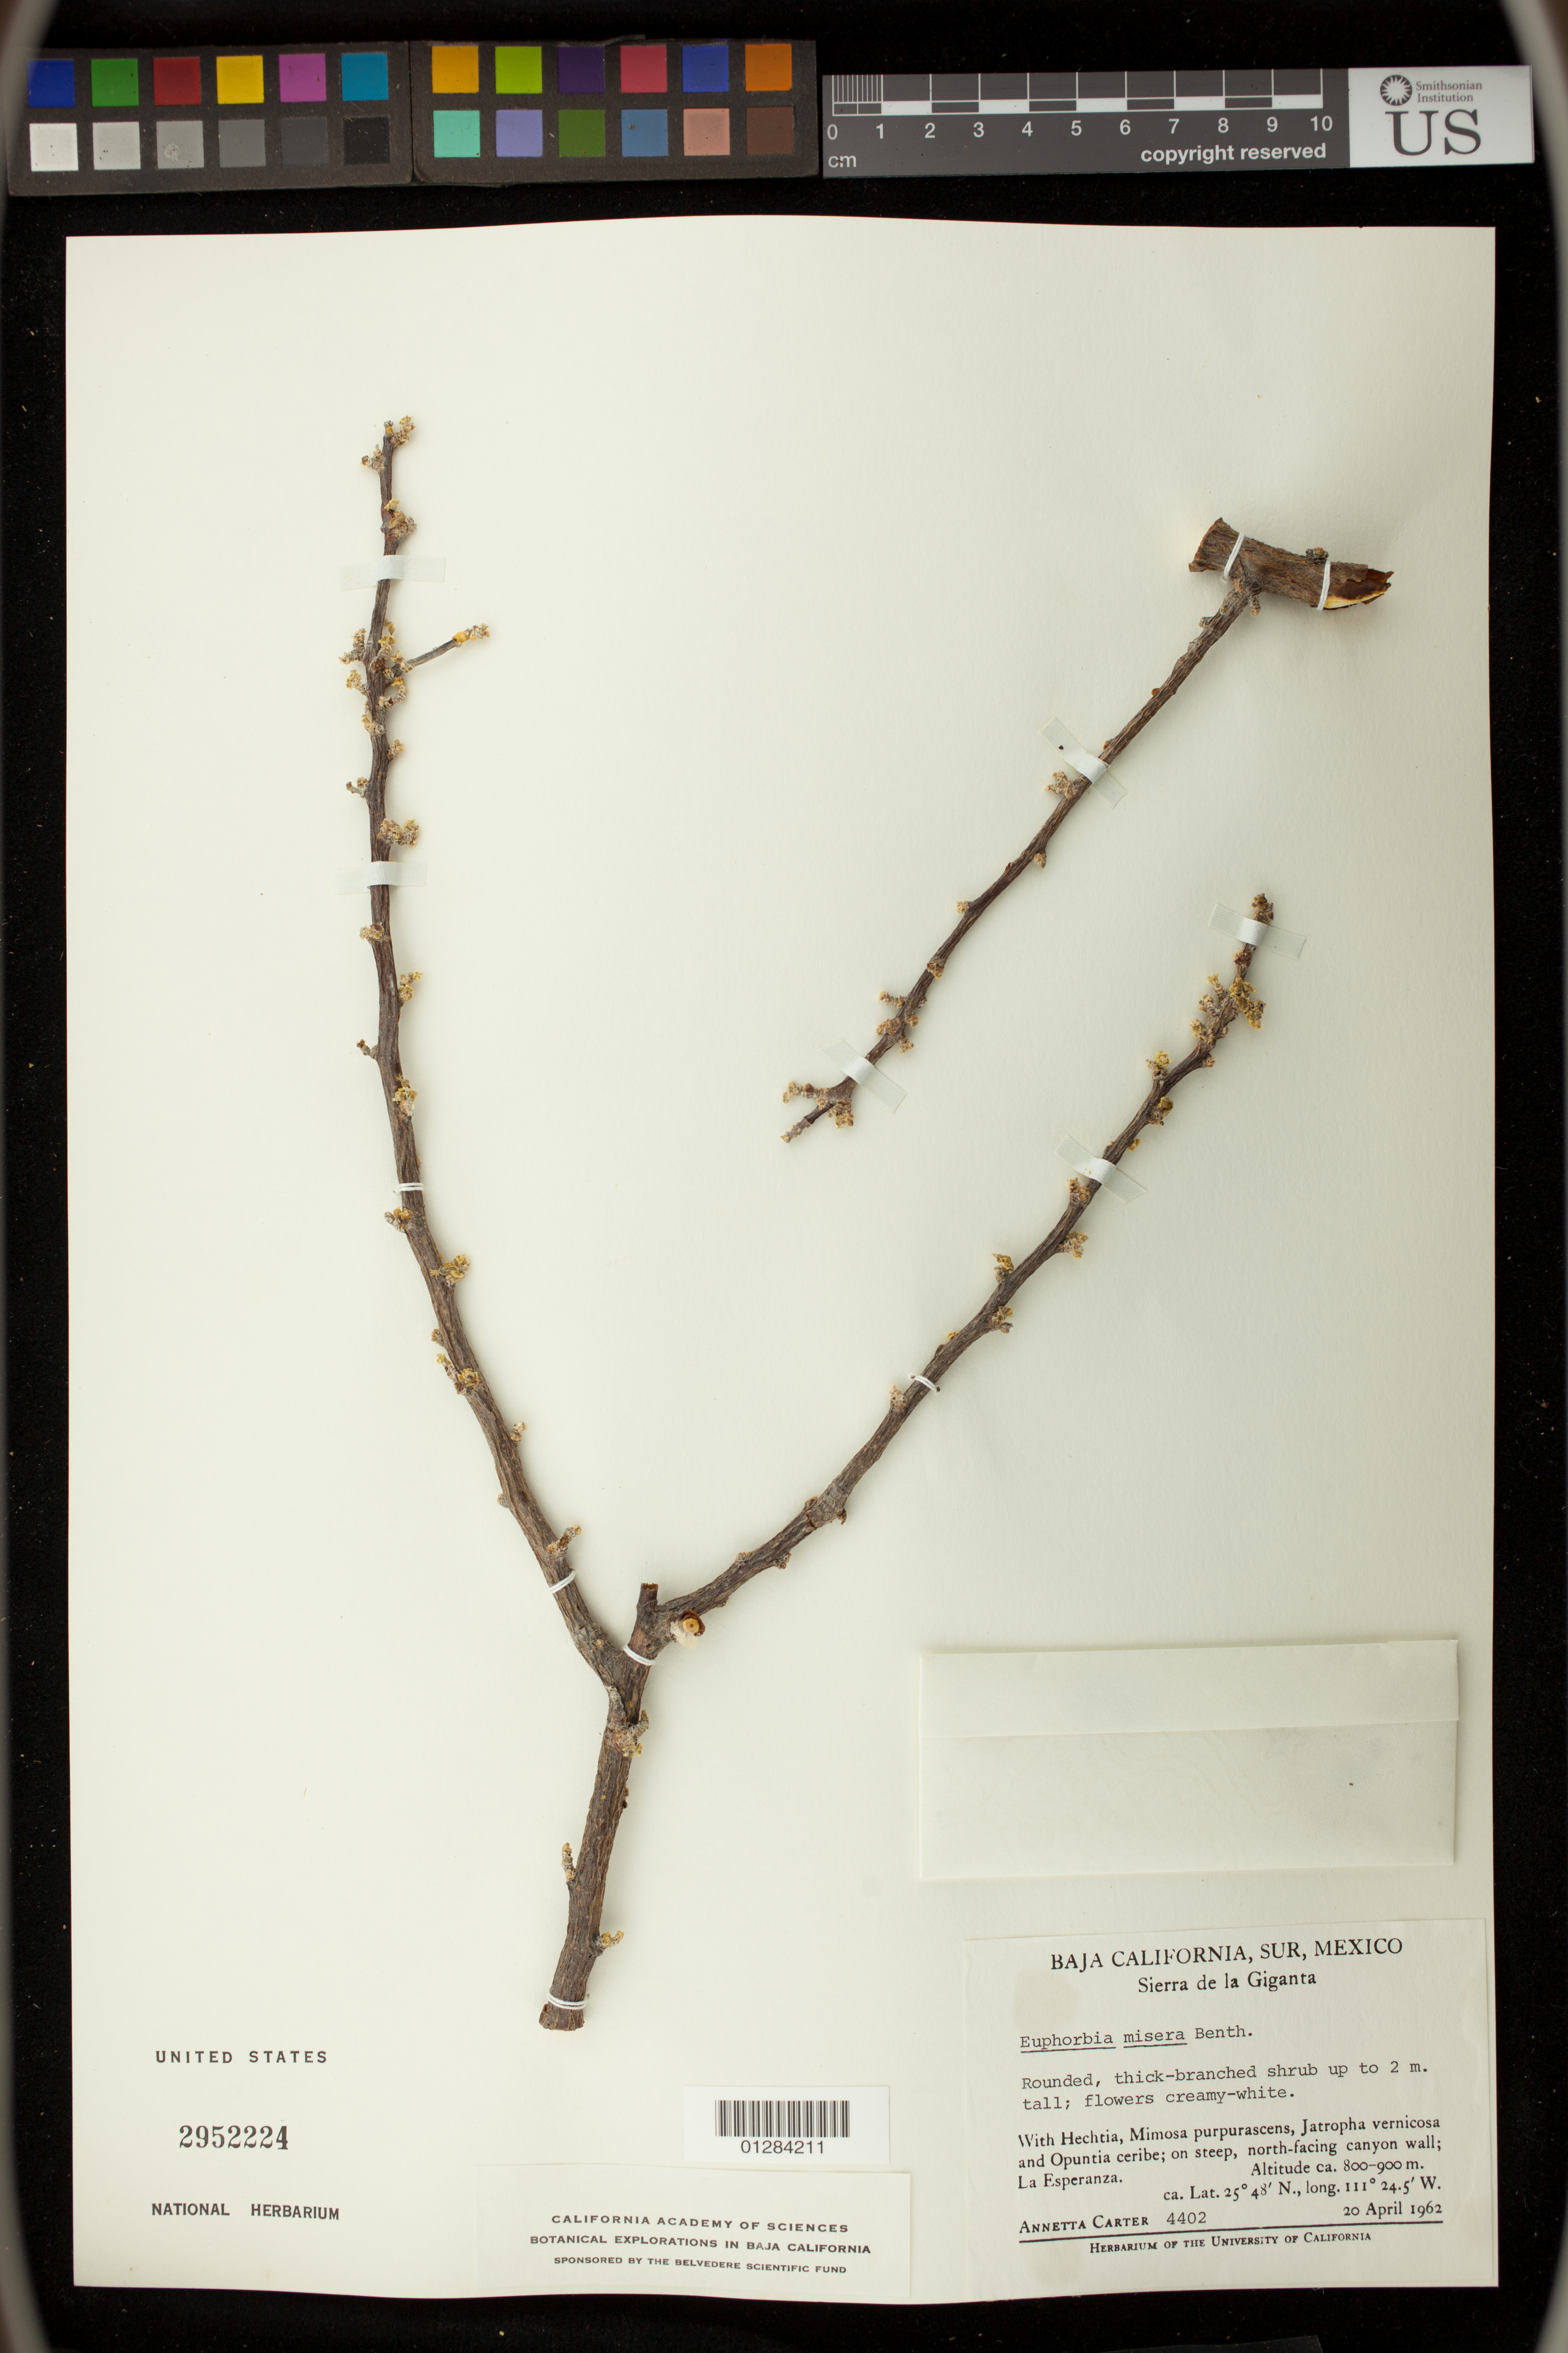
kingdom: Plantae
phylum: Tracheophyta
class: Magnoliopsida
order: Malpighiales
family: Euphorbiaceae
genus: Euphorbia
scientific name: Euphorbia misera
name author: Benth.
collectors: A. M. Carter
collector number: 4402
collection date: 1962-04-20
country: Mexico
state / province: Baja California Sur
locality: Sierra de la Giganta, La Esperanza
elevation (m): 800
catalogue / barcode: US 2952224